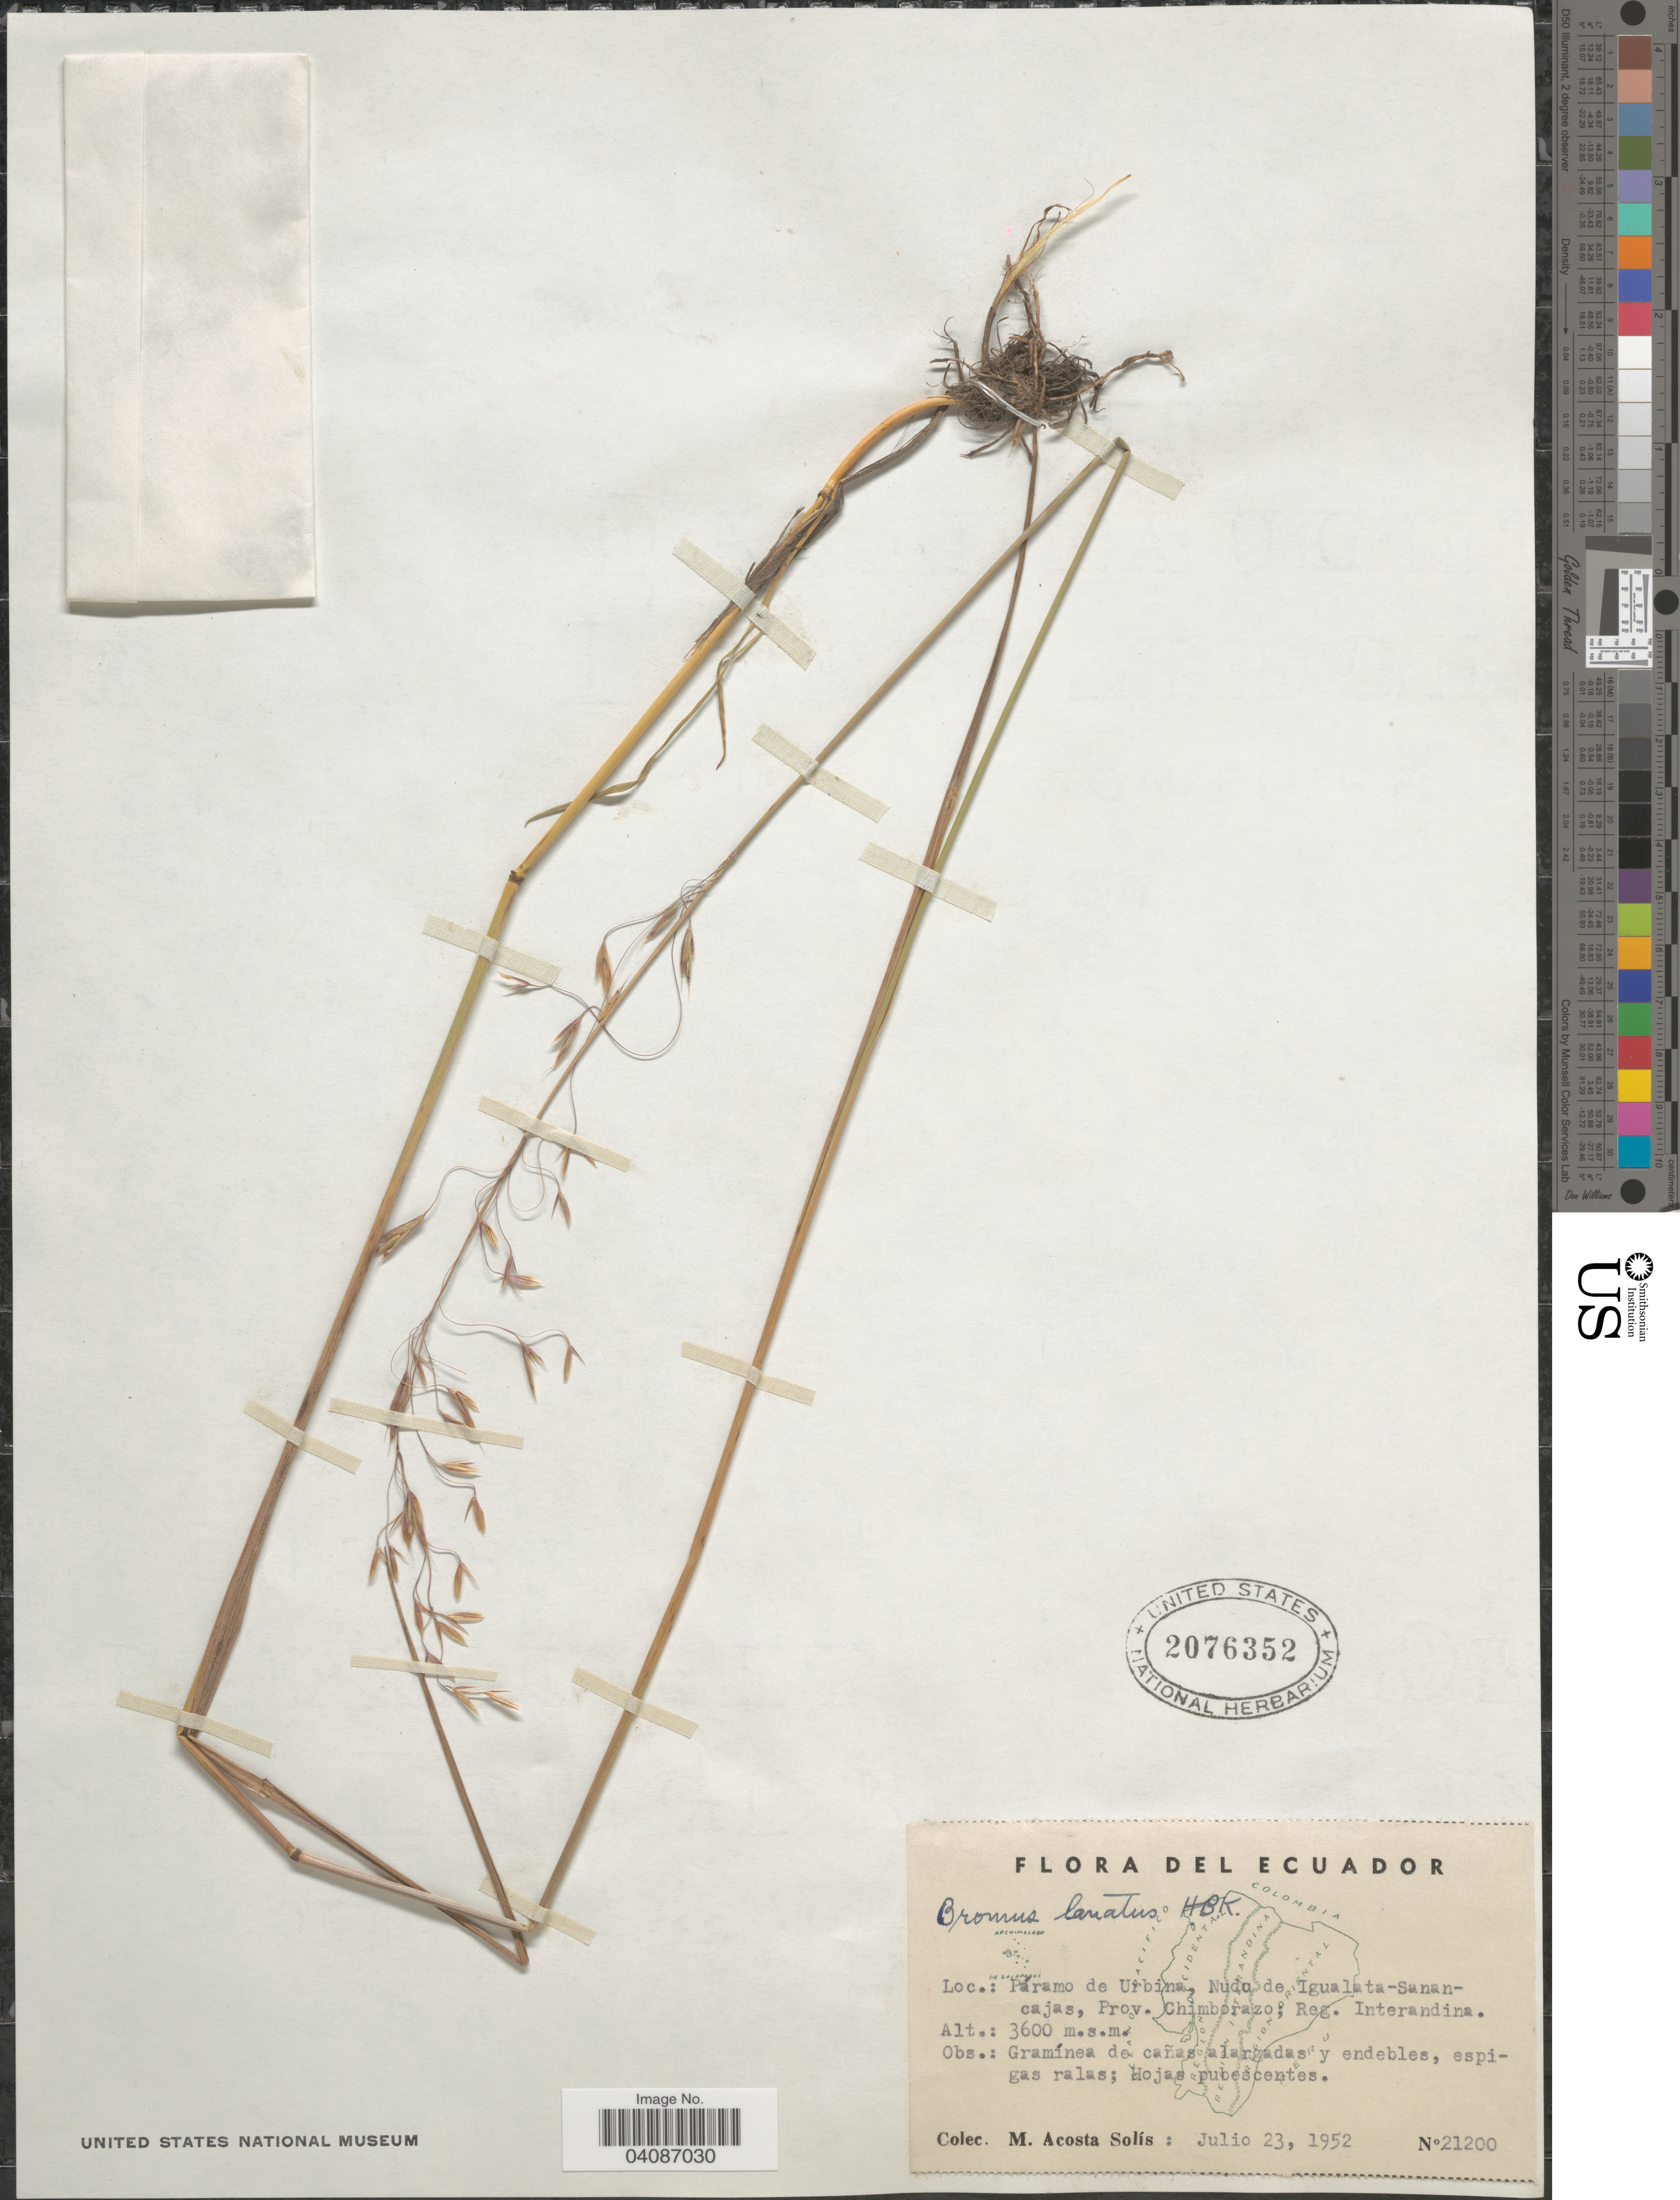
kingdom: Plantae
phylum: Tracheophyta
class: Liliopsida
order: Poales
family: Poaceae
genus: Bromus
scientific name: Bromus lanatus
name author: Kunth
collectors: M. Acosta Solis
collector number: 21200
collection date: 1952-07-23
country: Ecuador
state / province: Chimborazo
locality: Páramo de Urbina, Nudo de Iqualata-Sanan-cajas, Reg. Interandina.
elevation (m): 3600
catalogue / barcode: US 2076352